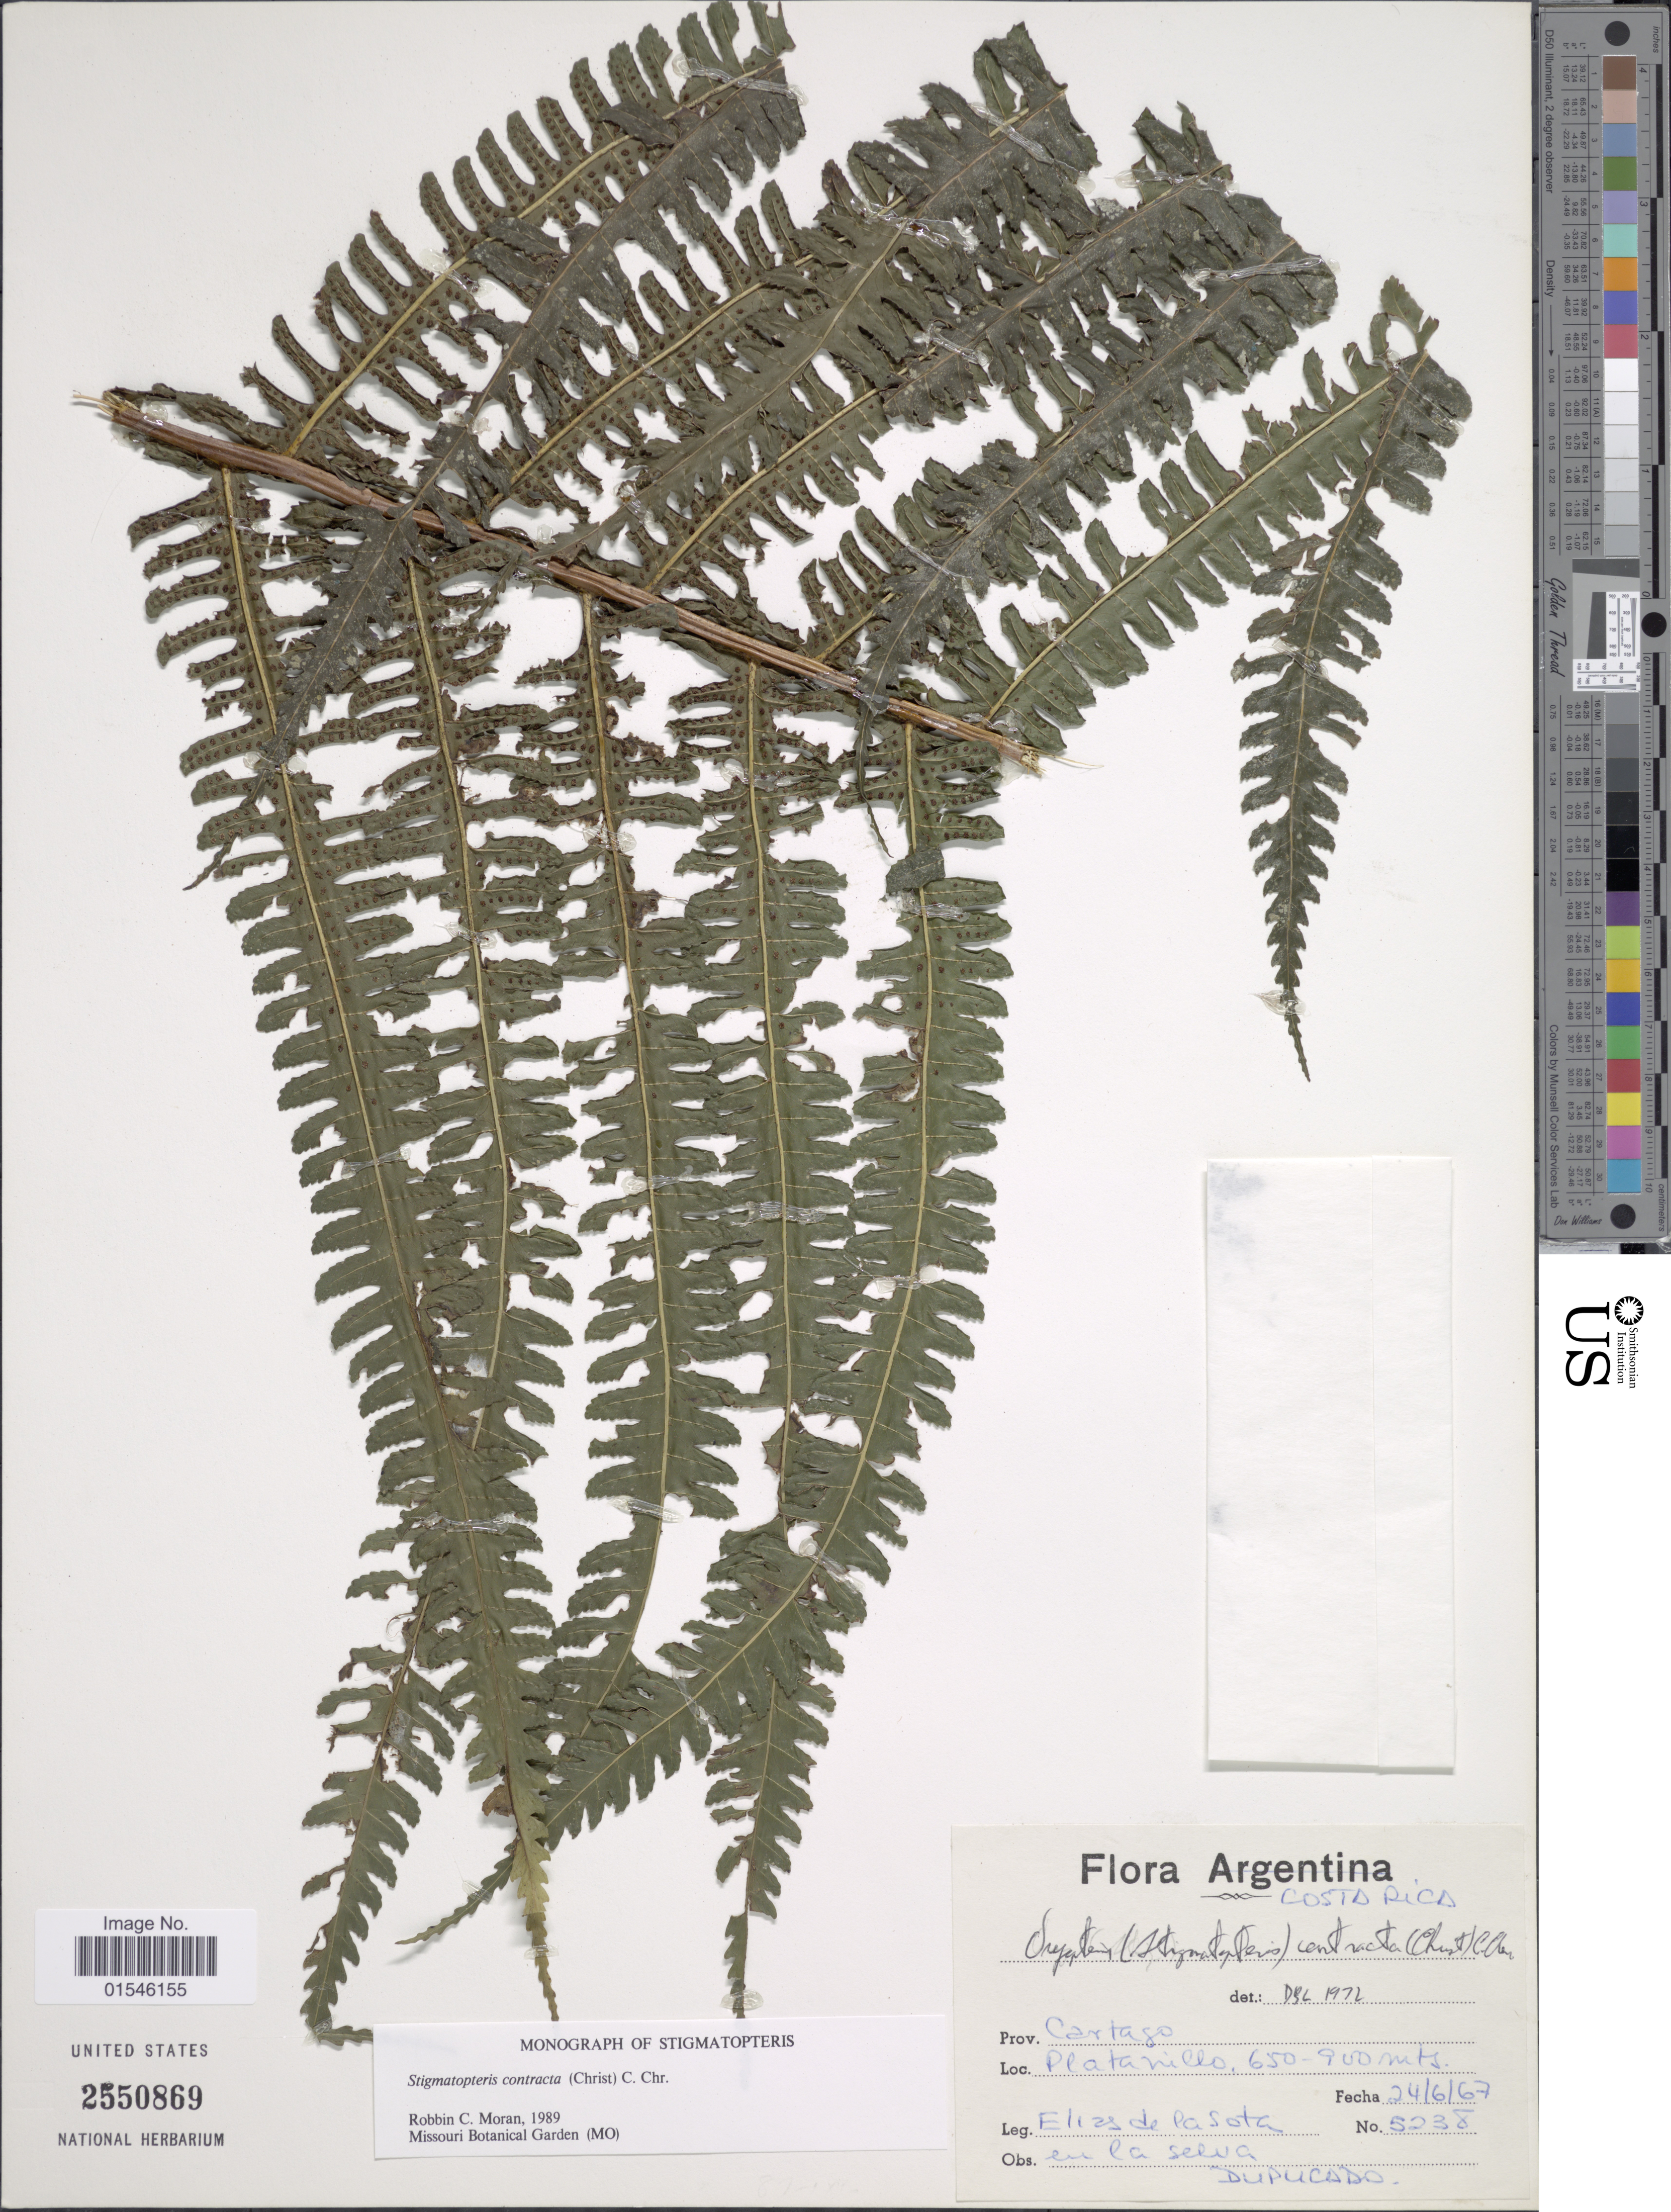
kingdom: Plantae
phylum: Tracheophyta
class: Polypodiopsida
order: Polypodiales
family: Dryopteridaceae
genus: Stigmatopteris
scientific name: Stigmatopteris contracta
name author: (Christ) C. Chr.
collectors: E. R. de la Sota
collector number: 5238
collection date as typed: Transcribed d/m/y: 24/6/67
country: Costa Rica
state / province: Cartago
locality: Platanillo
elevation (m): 650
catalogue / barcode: US 2550869